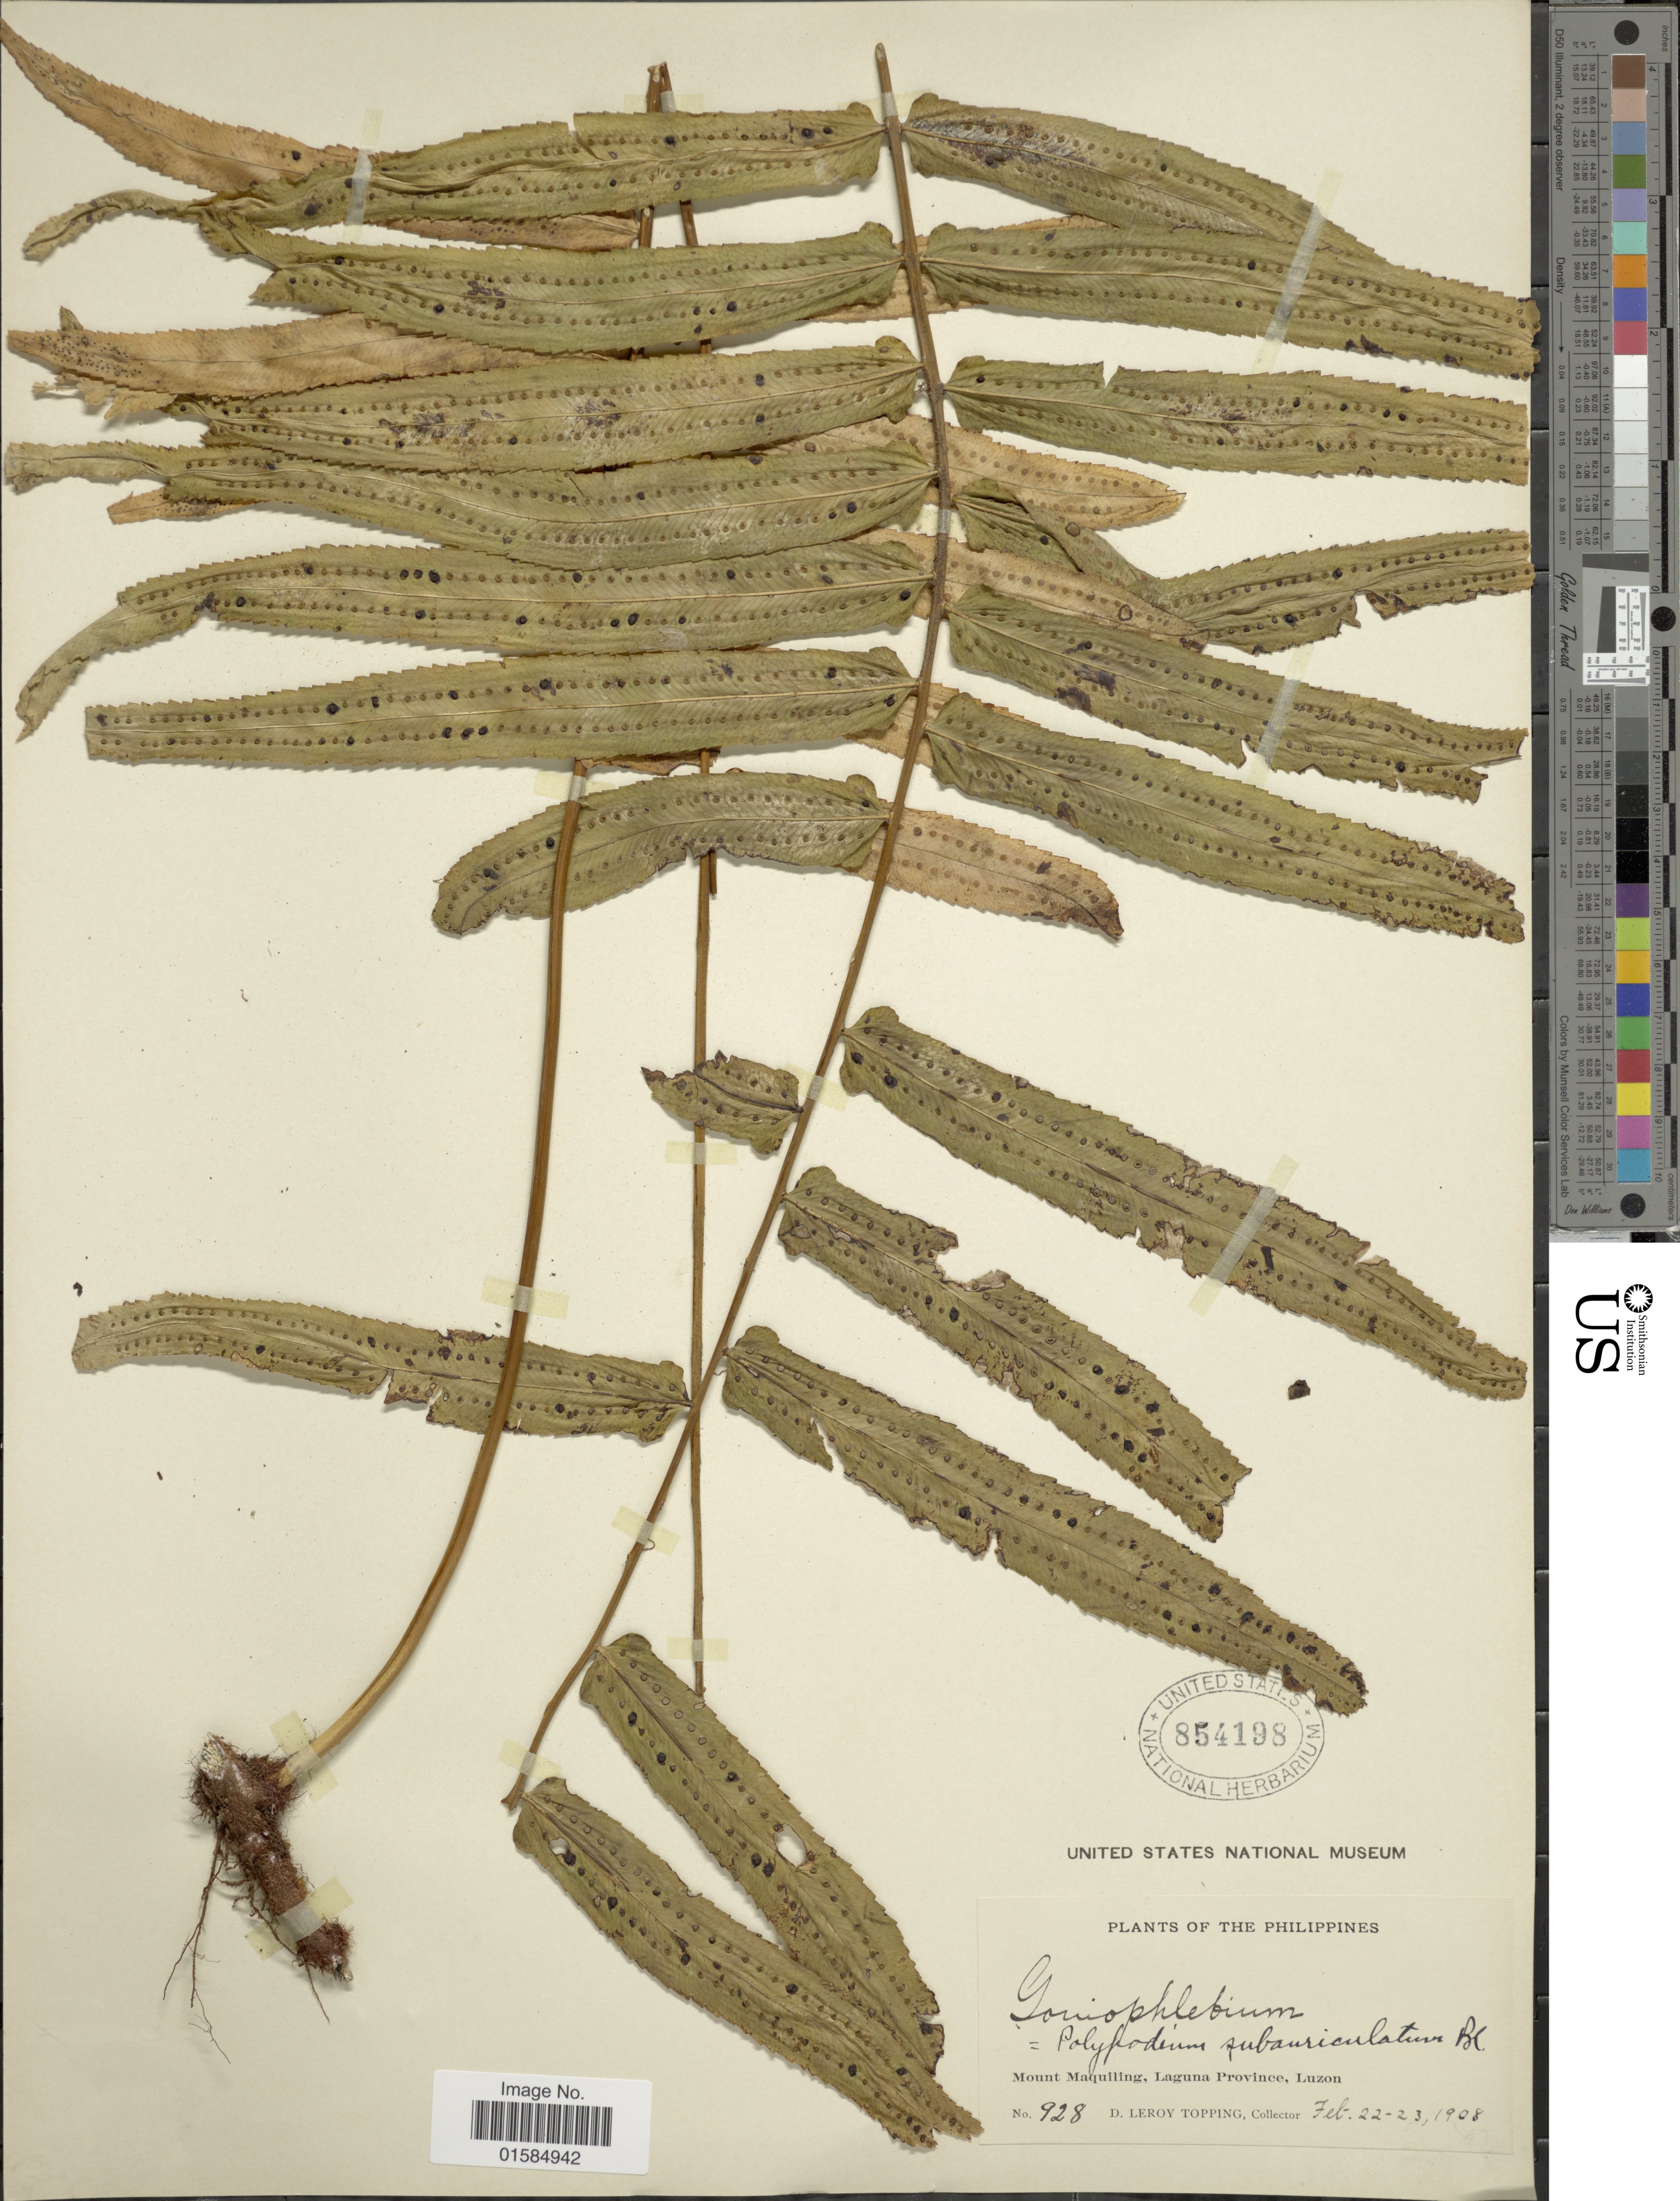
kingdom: Plantae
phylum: Tracheophyta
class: Polypodiopsida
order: Polypodiales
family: Polypodiaceae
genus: Goniophlebium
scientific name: Goniophlebium subauriculatum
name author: (Blume) C. Presl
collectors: D. L. Topping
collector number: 928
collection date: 1908-02-22/1908-02-23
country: Philippines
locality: Mount Maquiling, Laguna Province, Luzon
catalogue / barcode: US 854198